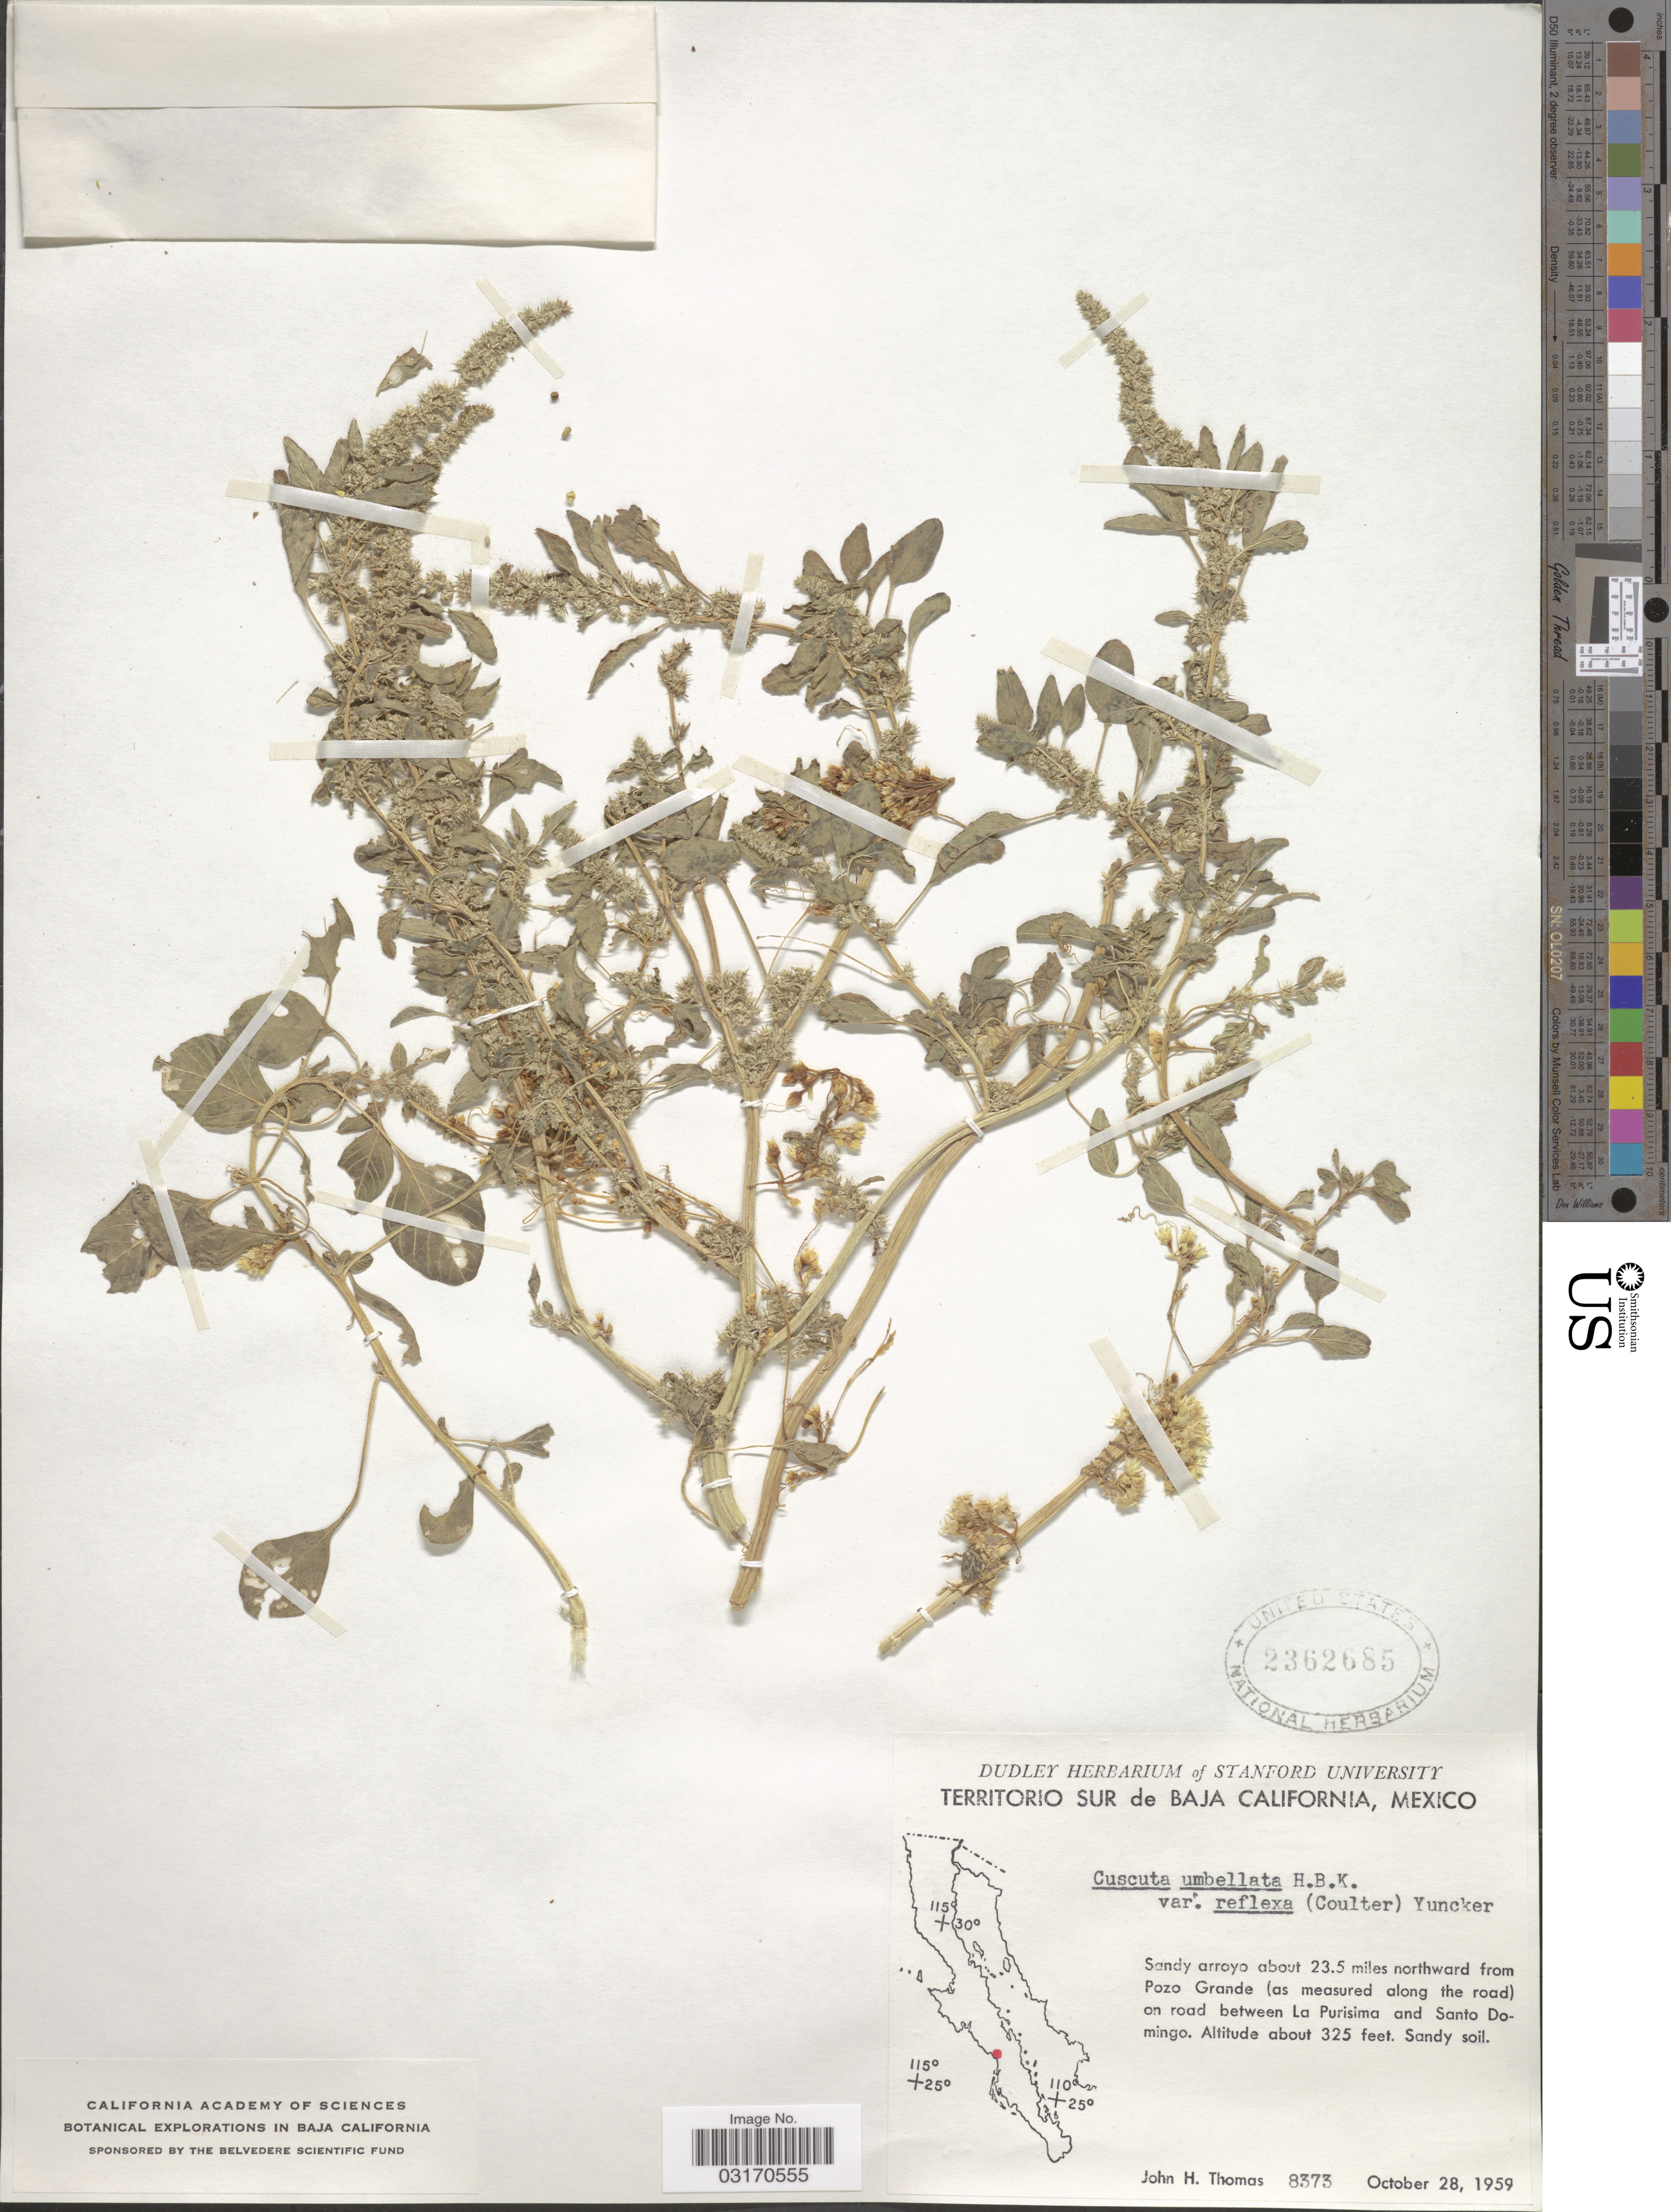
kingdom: Plantae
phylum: Tracheophyta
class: Magnoliopsida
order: Solanales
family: Convolvulaceae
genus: Cuscuta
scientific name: Cuscuta umbellata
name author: Kunth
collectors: J. H. Thomas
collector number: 8373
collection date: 1959-10-28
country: Mexico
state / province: Baja California Sur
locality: Sandy arroyo about 23.5 miles northwad farm Pozo Grande (as measured along the road) on road between La Purisima and Santo Domingo.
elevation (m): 99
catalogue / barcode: US 2362685